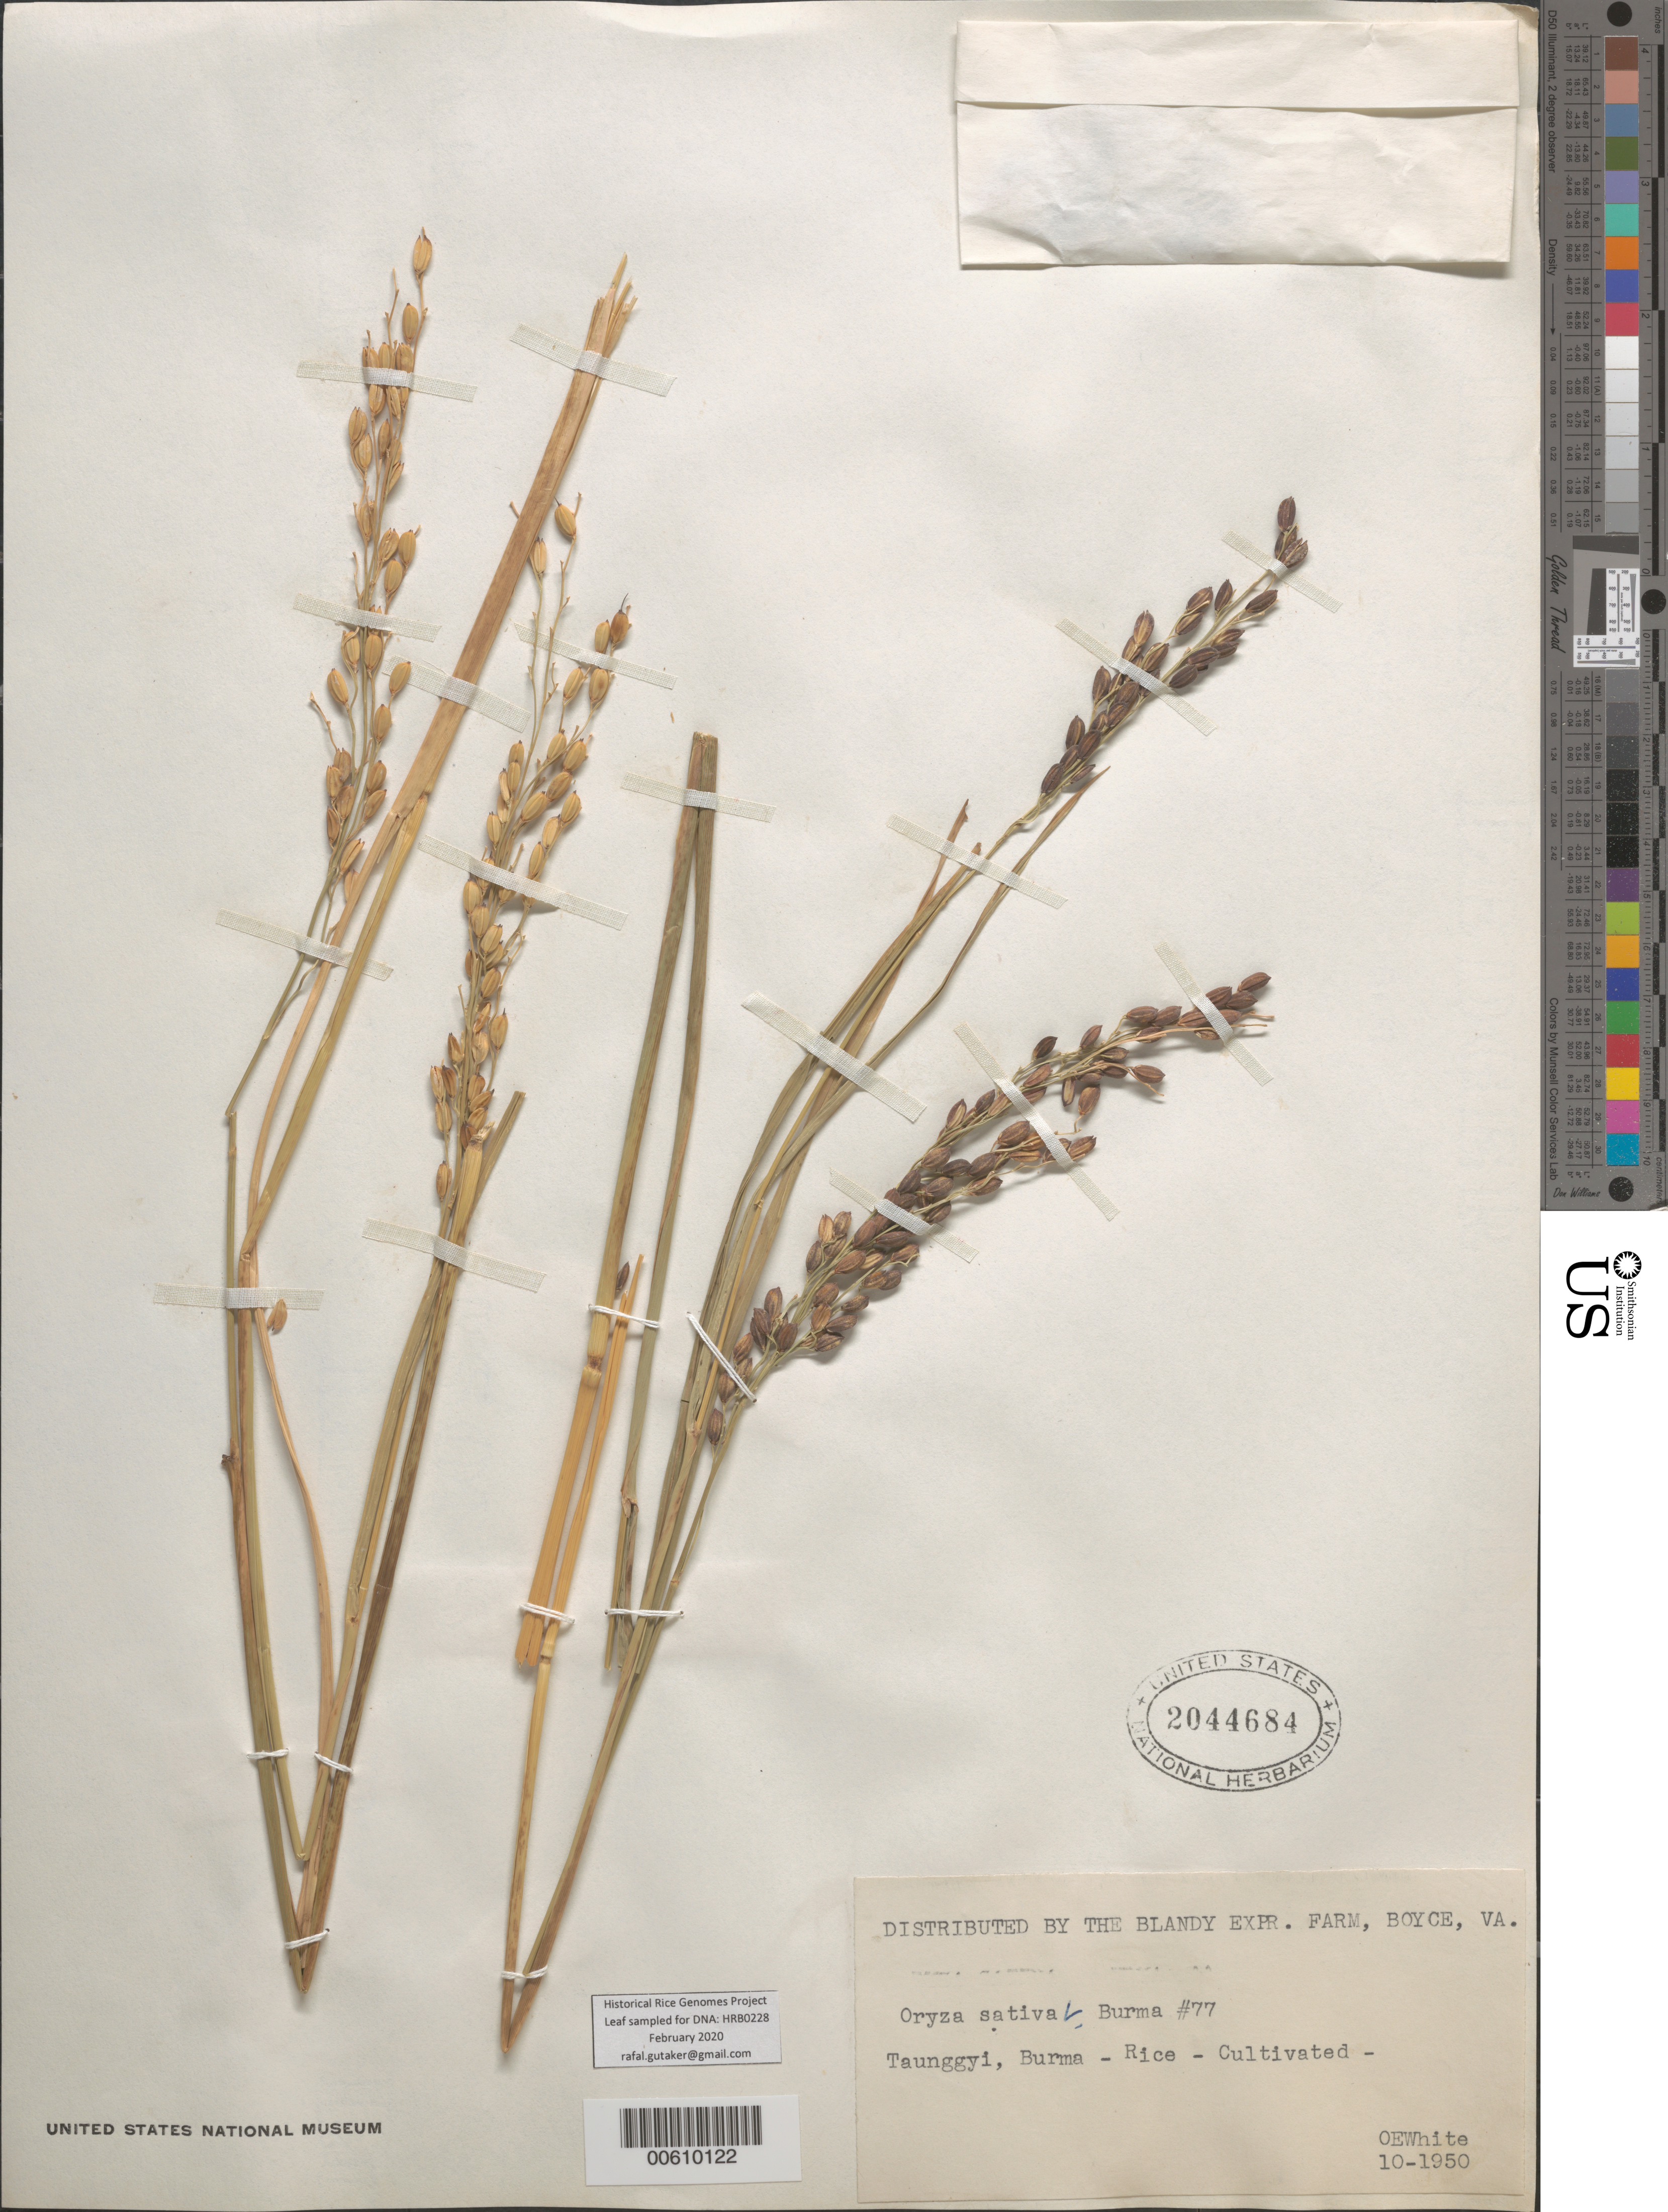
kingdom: Plantae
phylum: Tracheophyta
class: Liliopsida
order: Poales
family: Poaceae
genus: Oryza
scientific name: Oryza sativa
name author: L.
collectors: O. E. White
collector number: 77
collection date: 1950-10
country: Myanmar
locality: Taunggyi, Burma - Rice.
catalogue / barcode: US 2044684